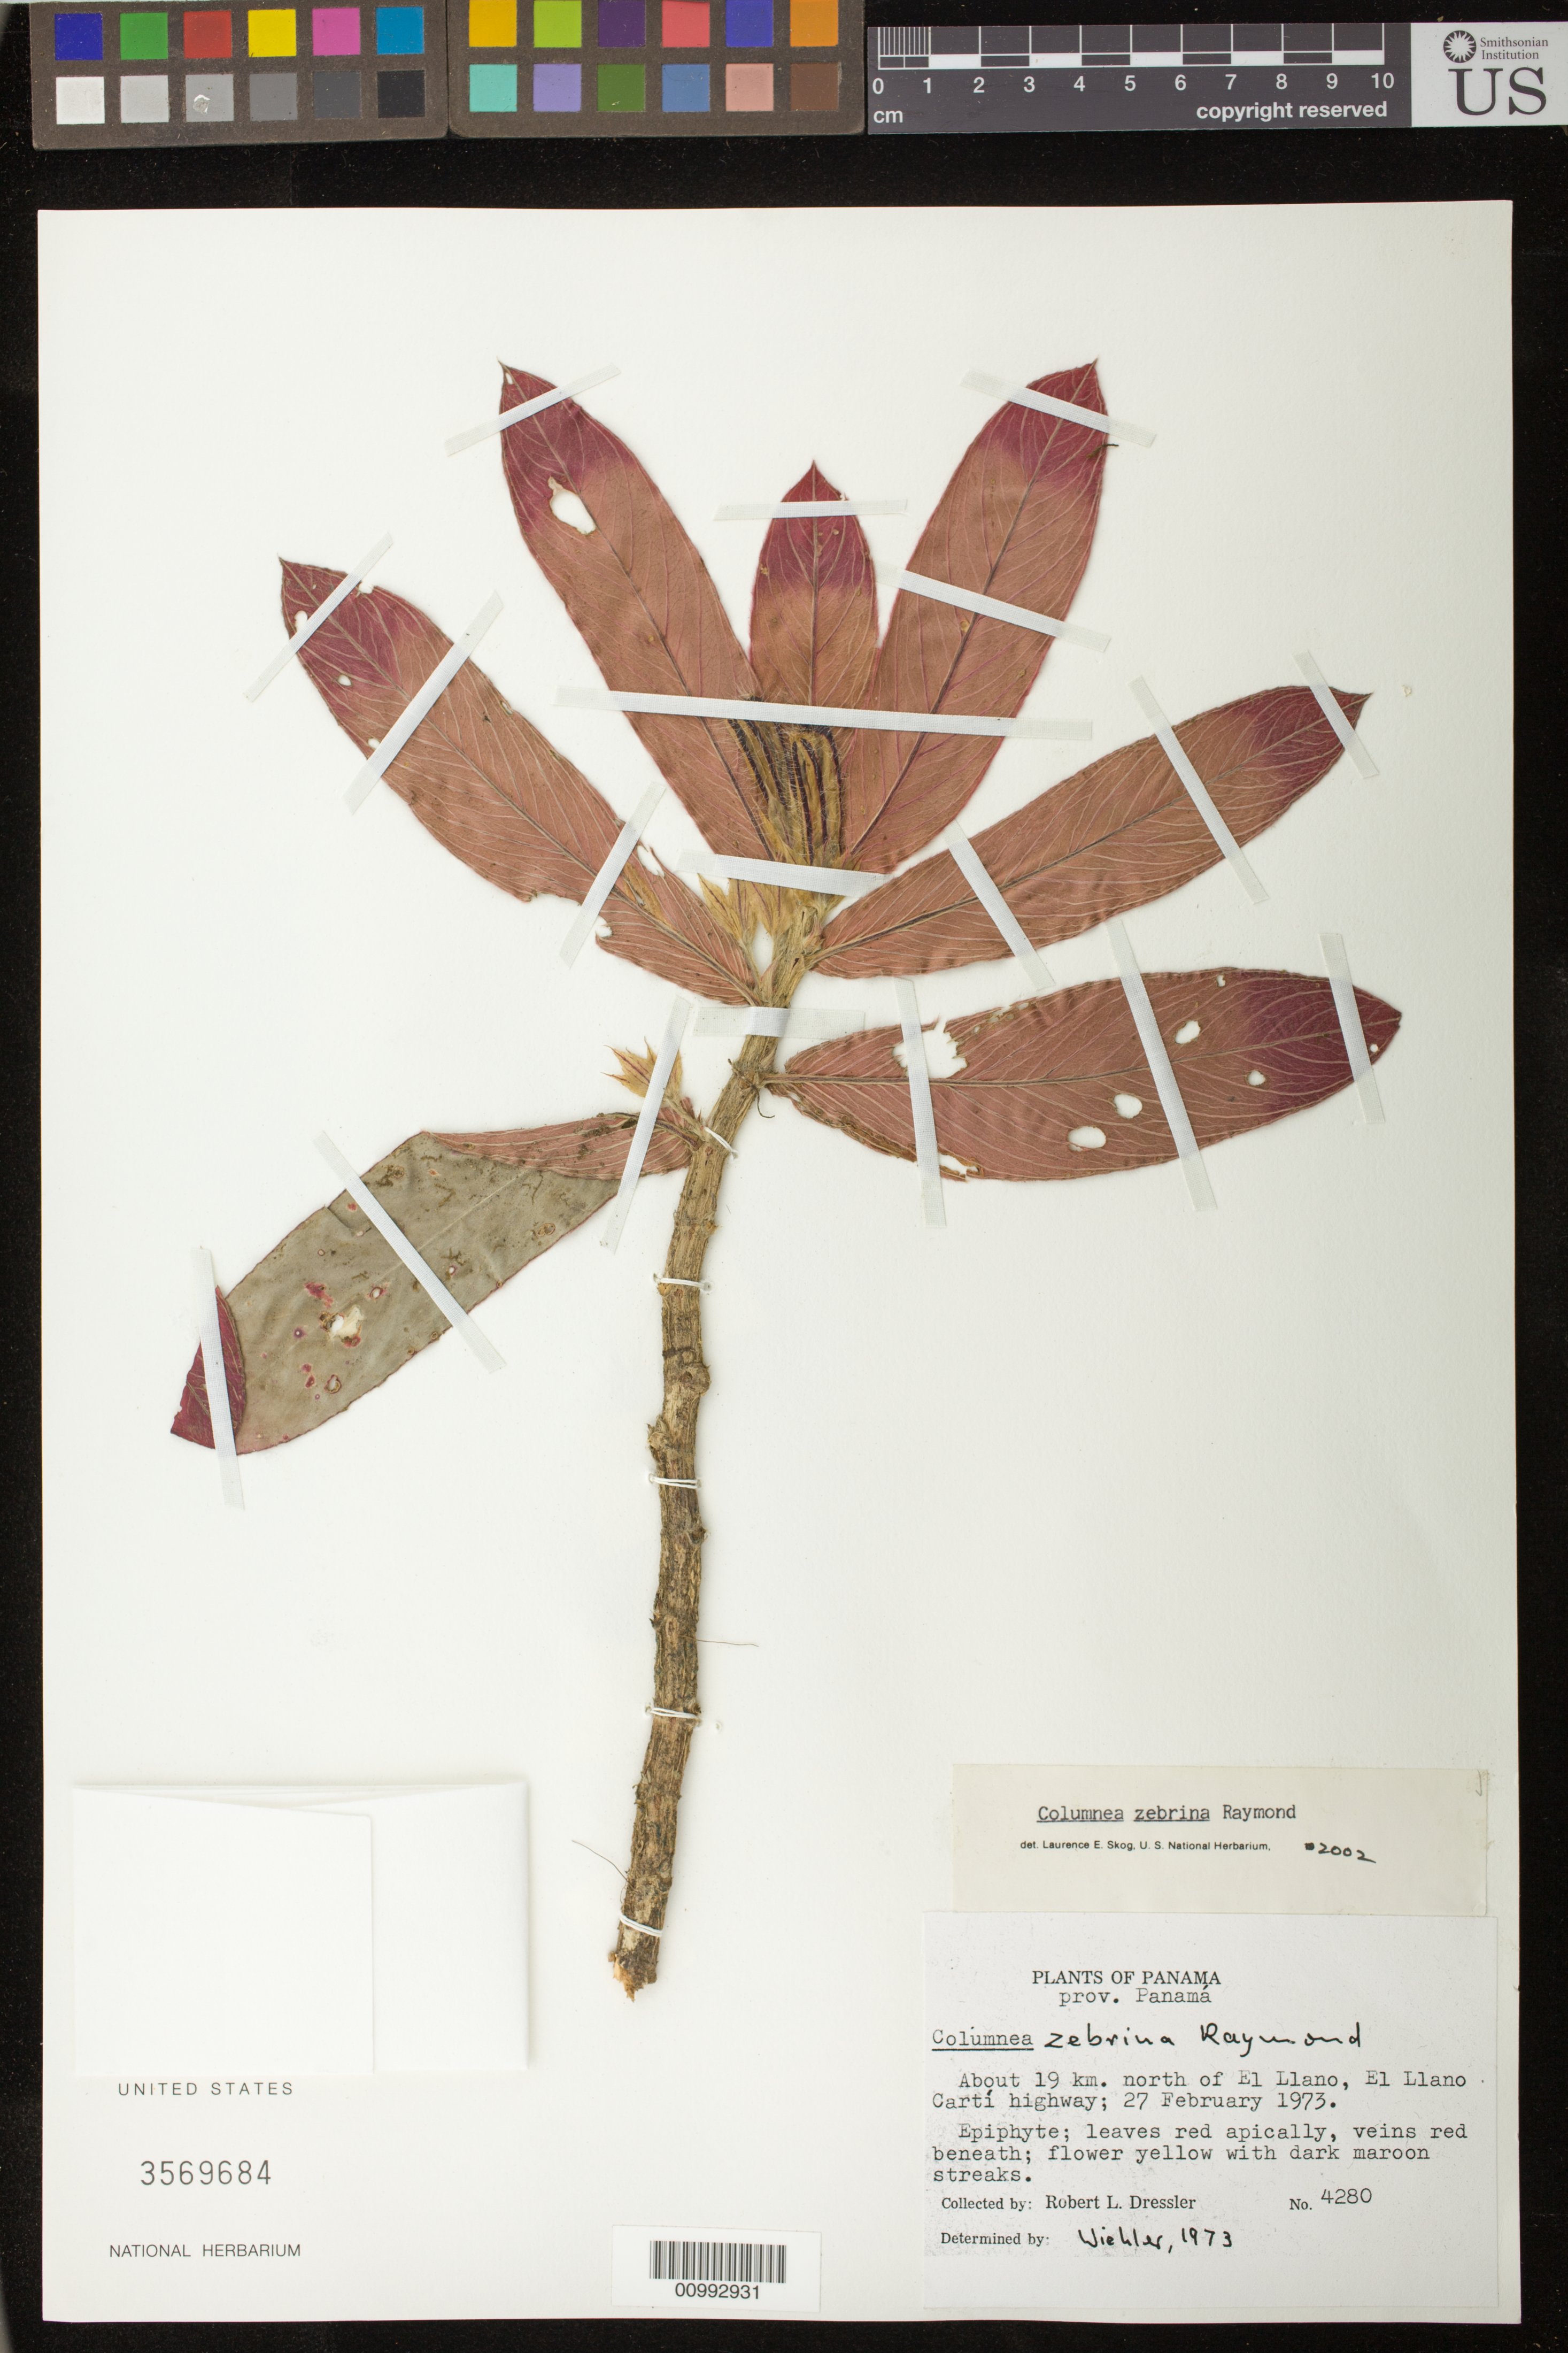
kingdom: Plantae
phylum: Tracheophyta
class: Magnoliopsida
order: Lamiales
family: Gesneriaceae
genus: Columnea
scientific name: Columnea zebrina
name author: Raymond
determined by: Skog, Laurence E.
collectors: R. Dressler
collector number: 4280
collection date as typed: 27 Feb 1973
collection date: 1973-02-27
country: Panama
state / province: Panamá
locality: El Llano - Cartí highway, 19 km N of El Llano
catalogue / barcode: US 3569684